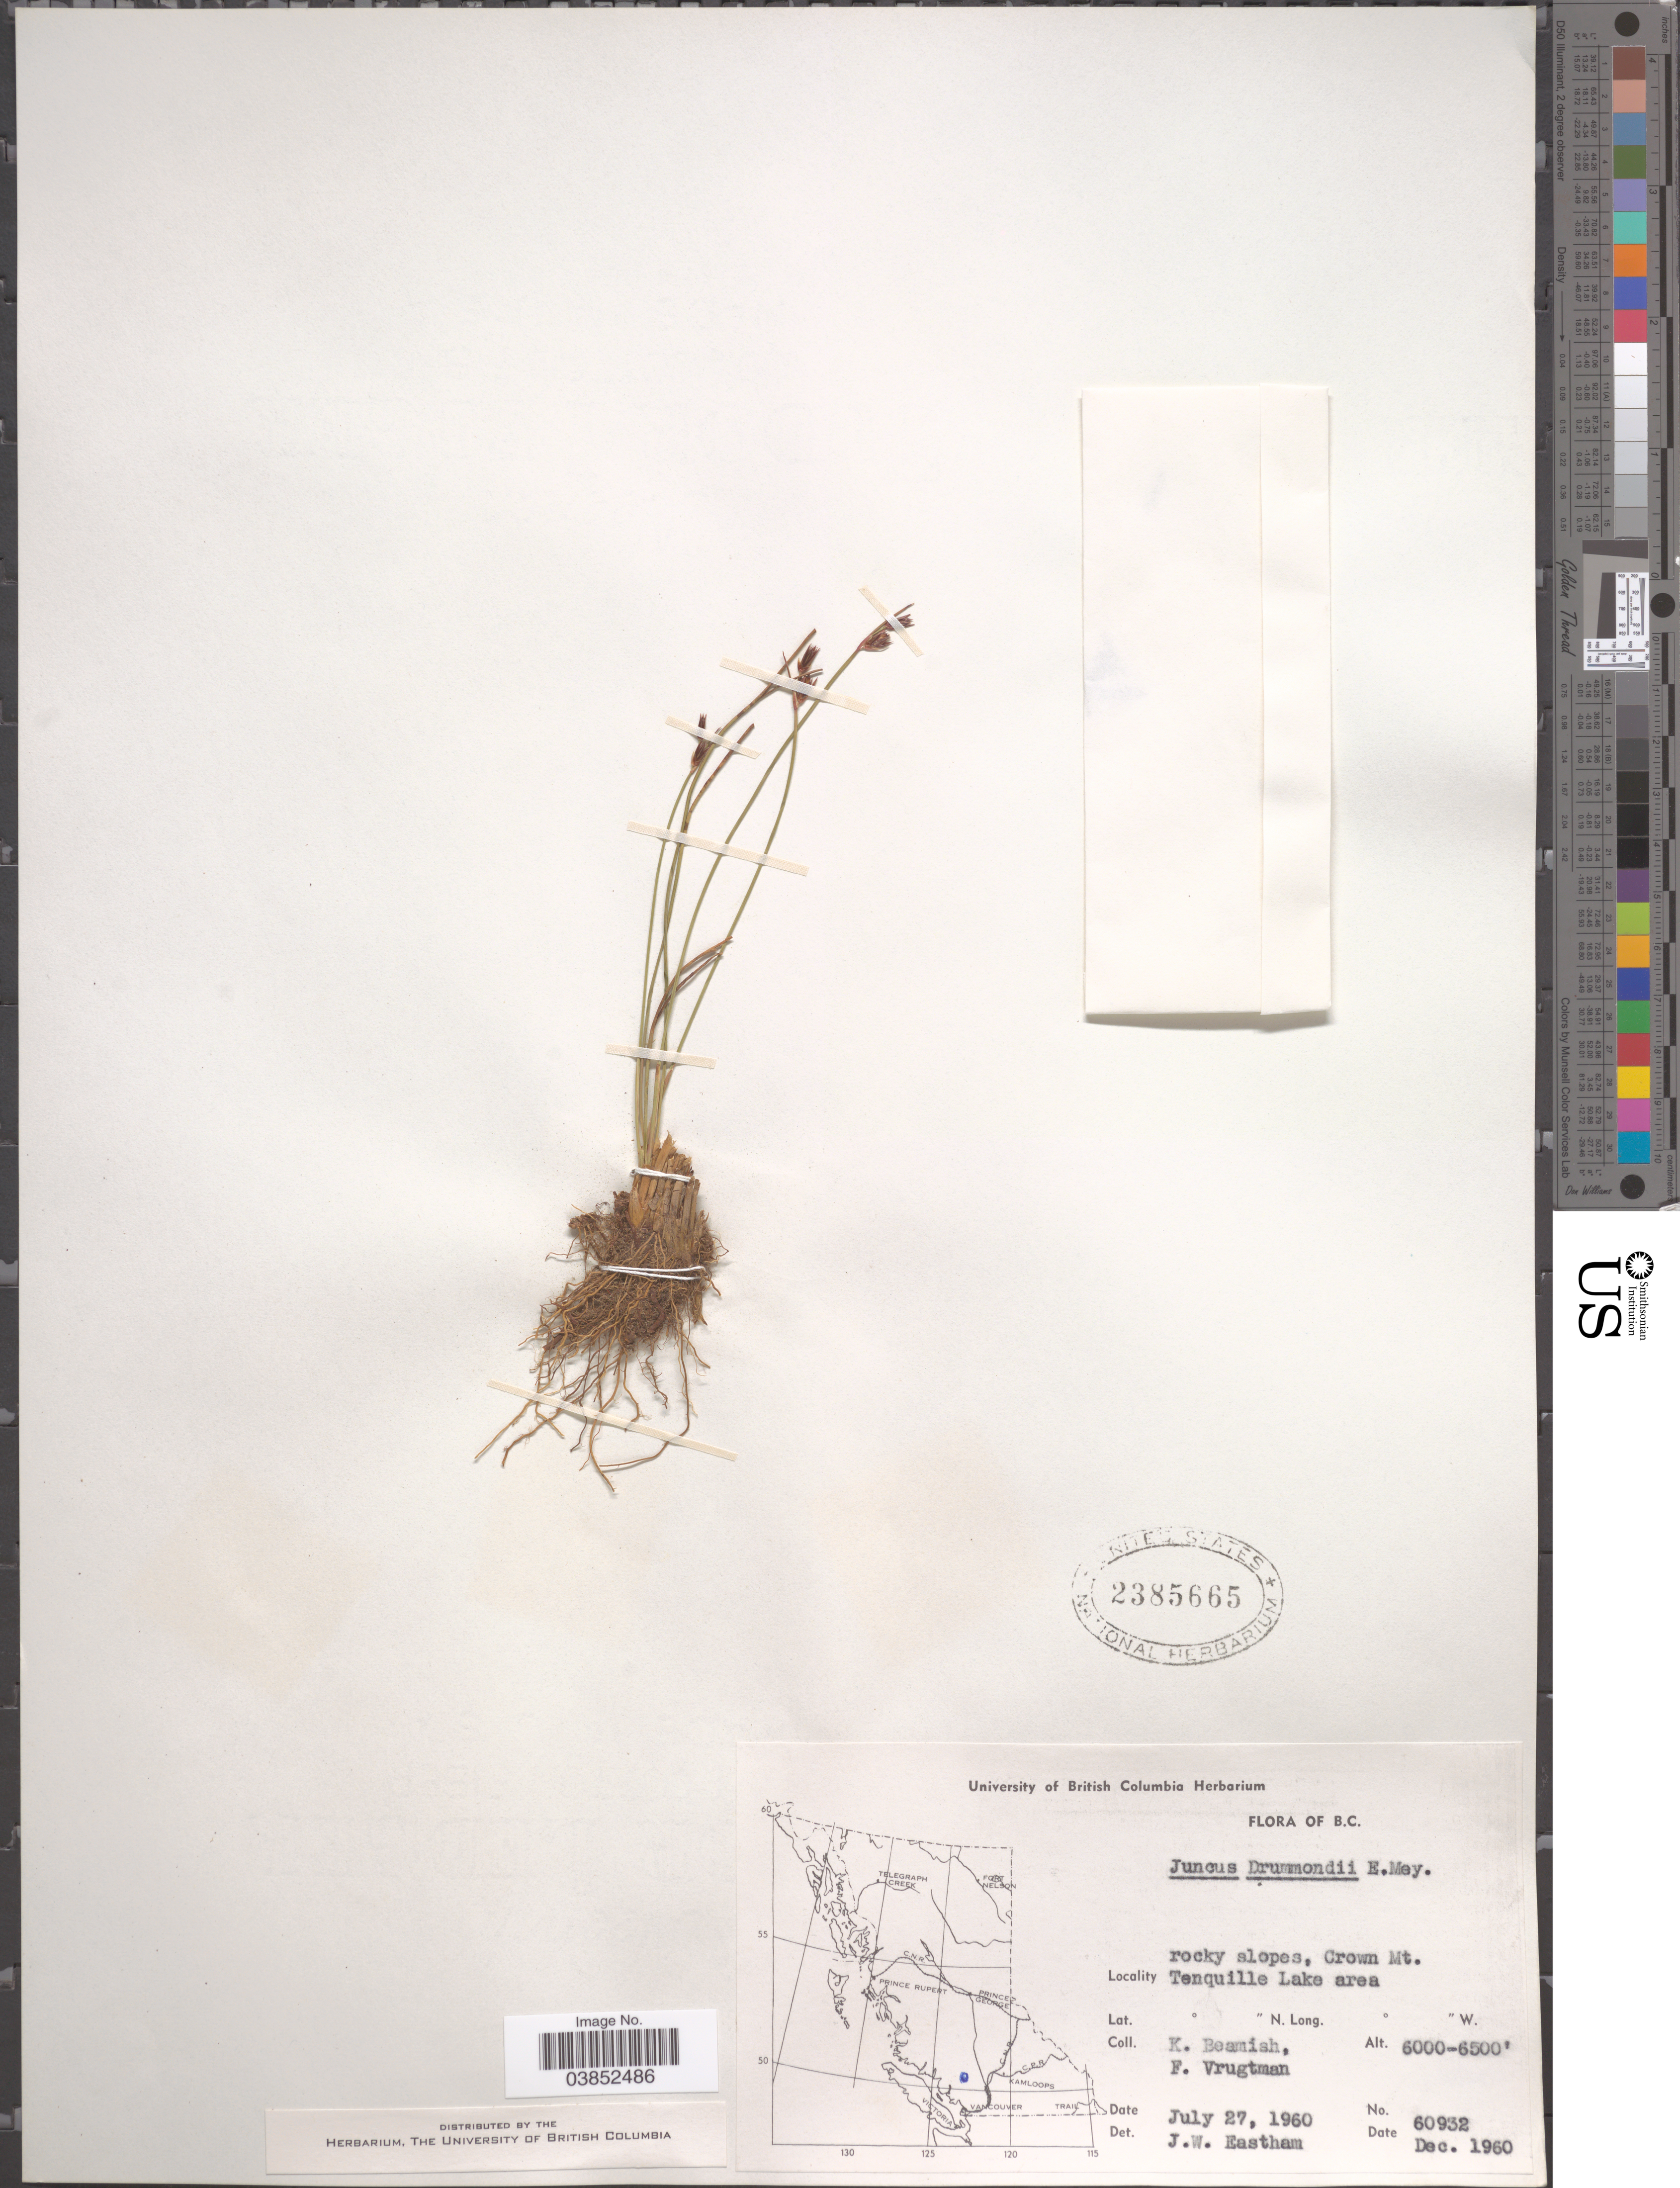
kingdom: Plantae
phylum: Tracheophyta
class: Liliopsida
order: Poales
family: Juncaceae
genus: Juncus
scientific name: Juncus drummondii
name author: E. Mey.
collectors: K. Beamish & F. Vrugtman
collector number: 60932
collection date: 1960-07-27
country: Canada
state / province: British Columbia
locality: Crown Mt. Tenquille Lake area.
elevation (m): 1829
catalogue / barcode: US 2385665